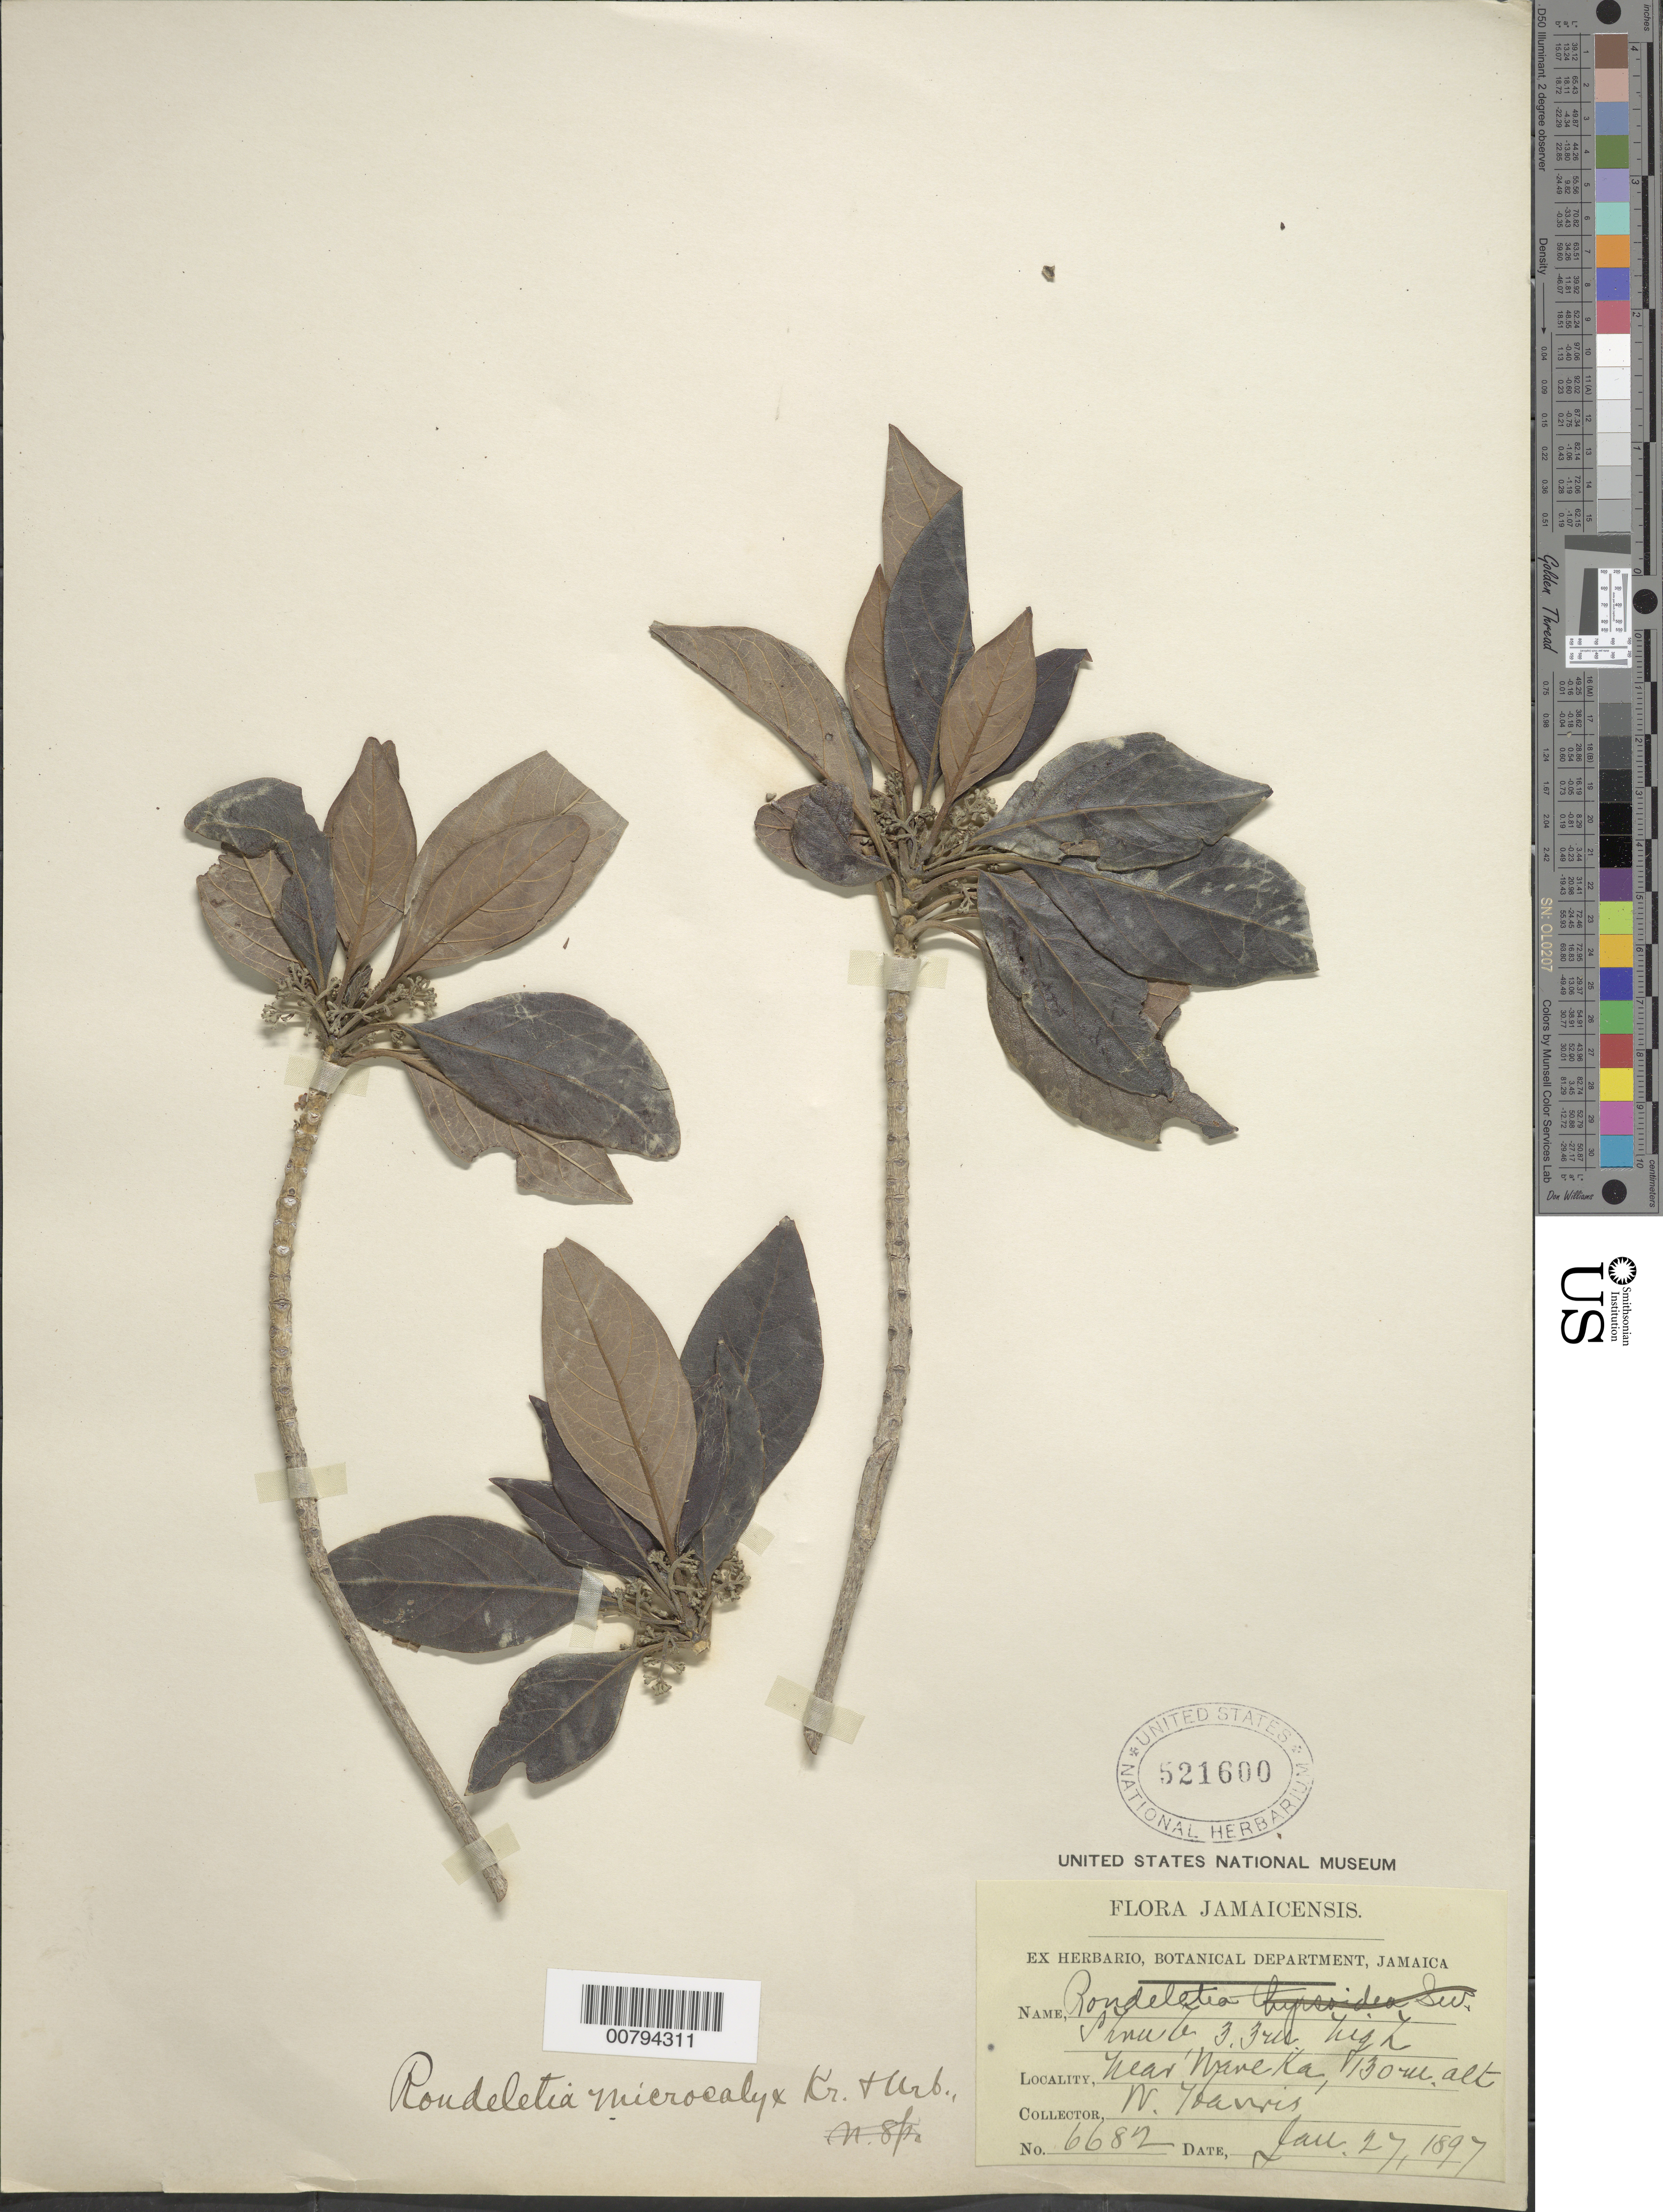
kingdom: Plantae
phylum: Tracheophyta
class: Magnoliopsida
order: Gentianales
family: Rubiaceae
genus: Rondeletia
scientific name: Rondeletia stipularis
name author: (L.) Druce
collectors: W. H. Harris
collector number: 6682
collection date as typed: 27 Jan 1897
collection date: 1897-01-27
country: Jamaica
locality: near Mane (sp?) ka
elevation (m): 130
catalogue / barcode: US 521600